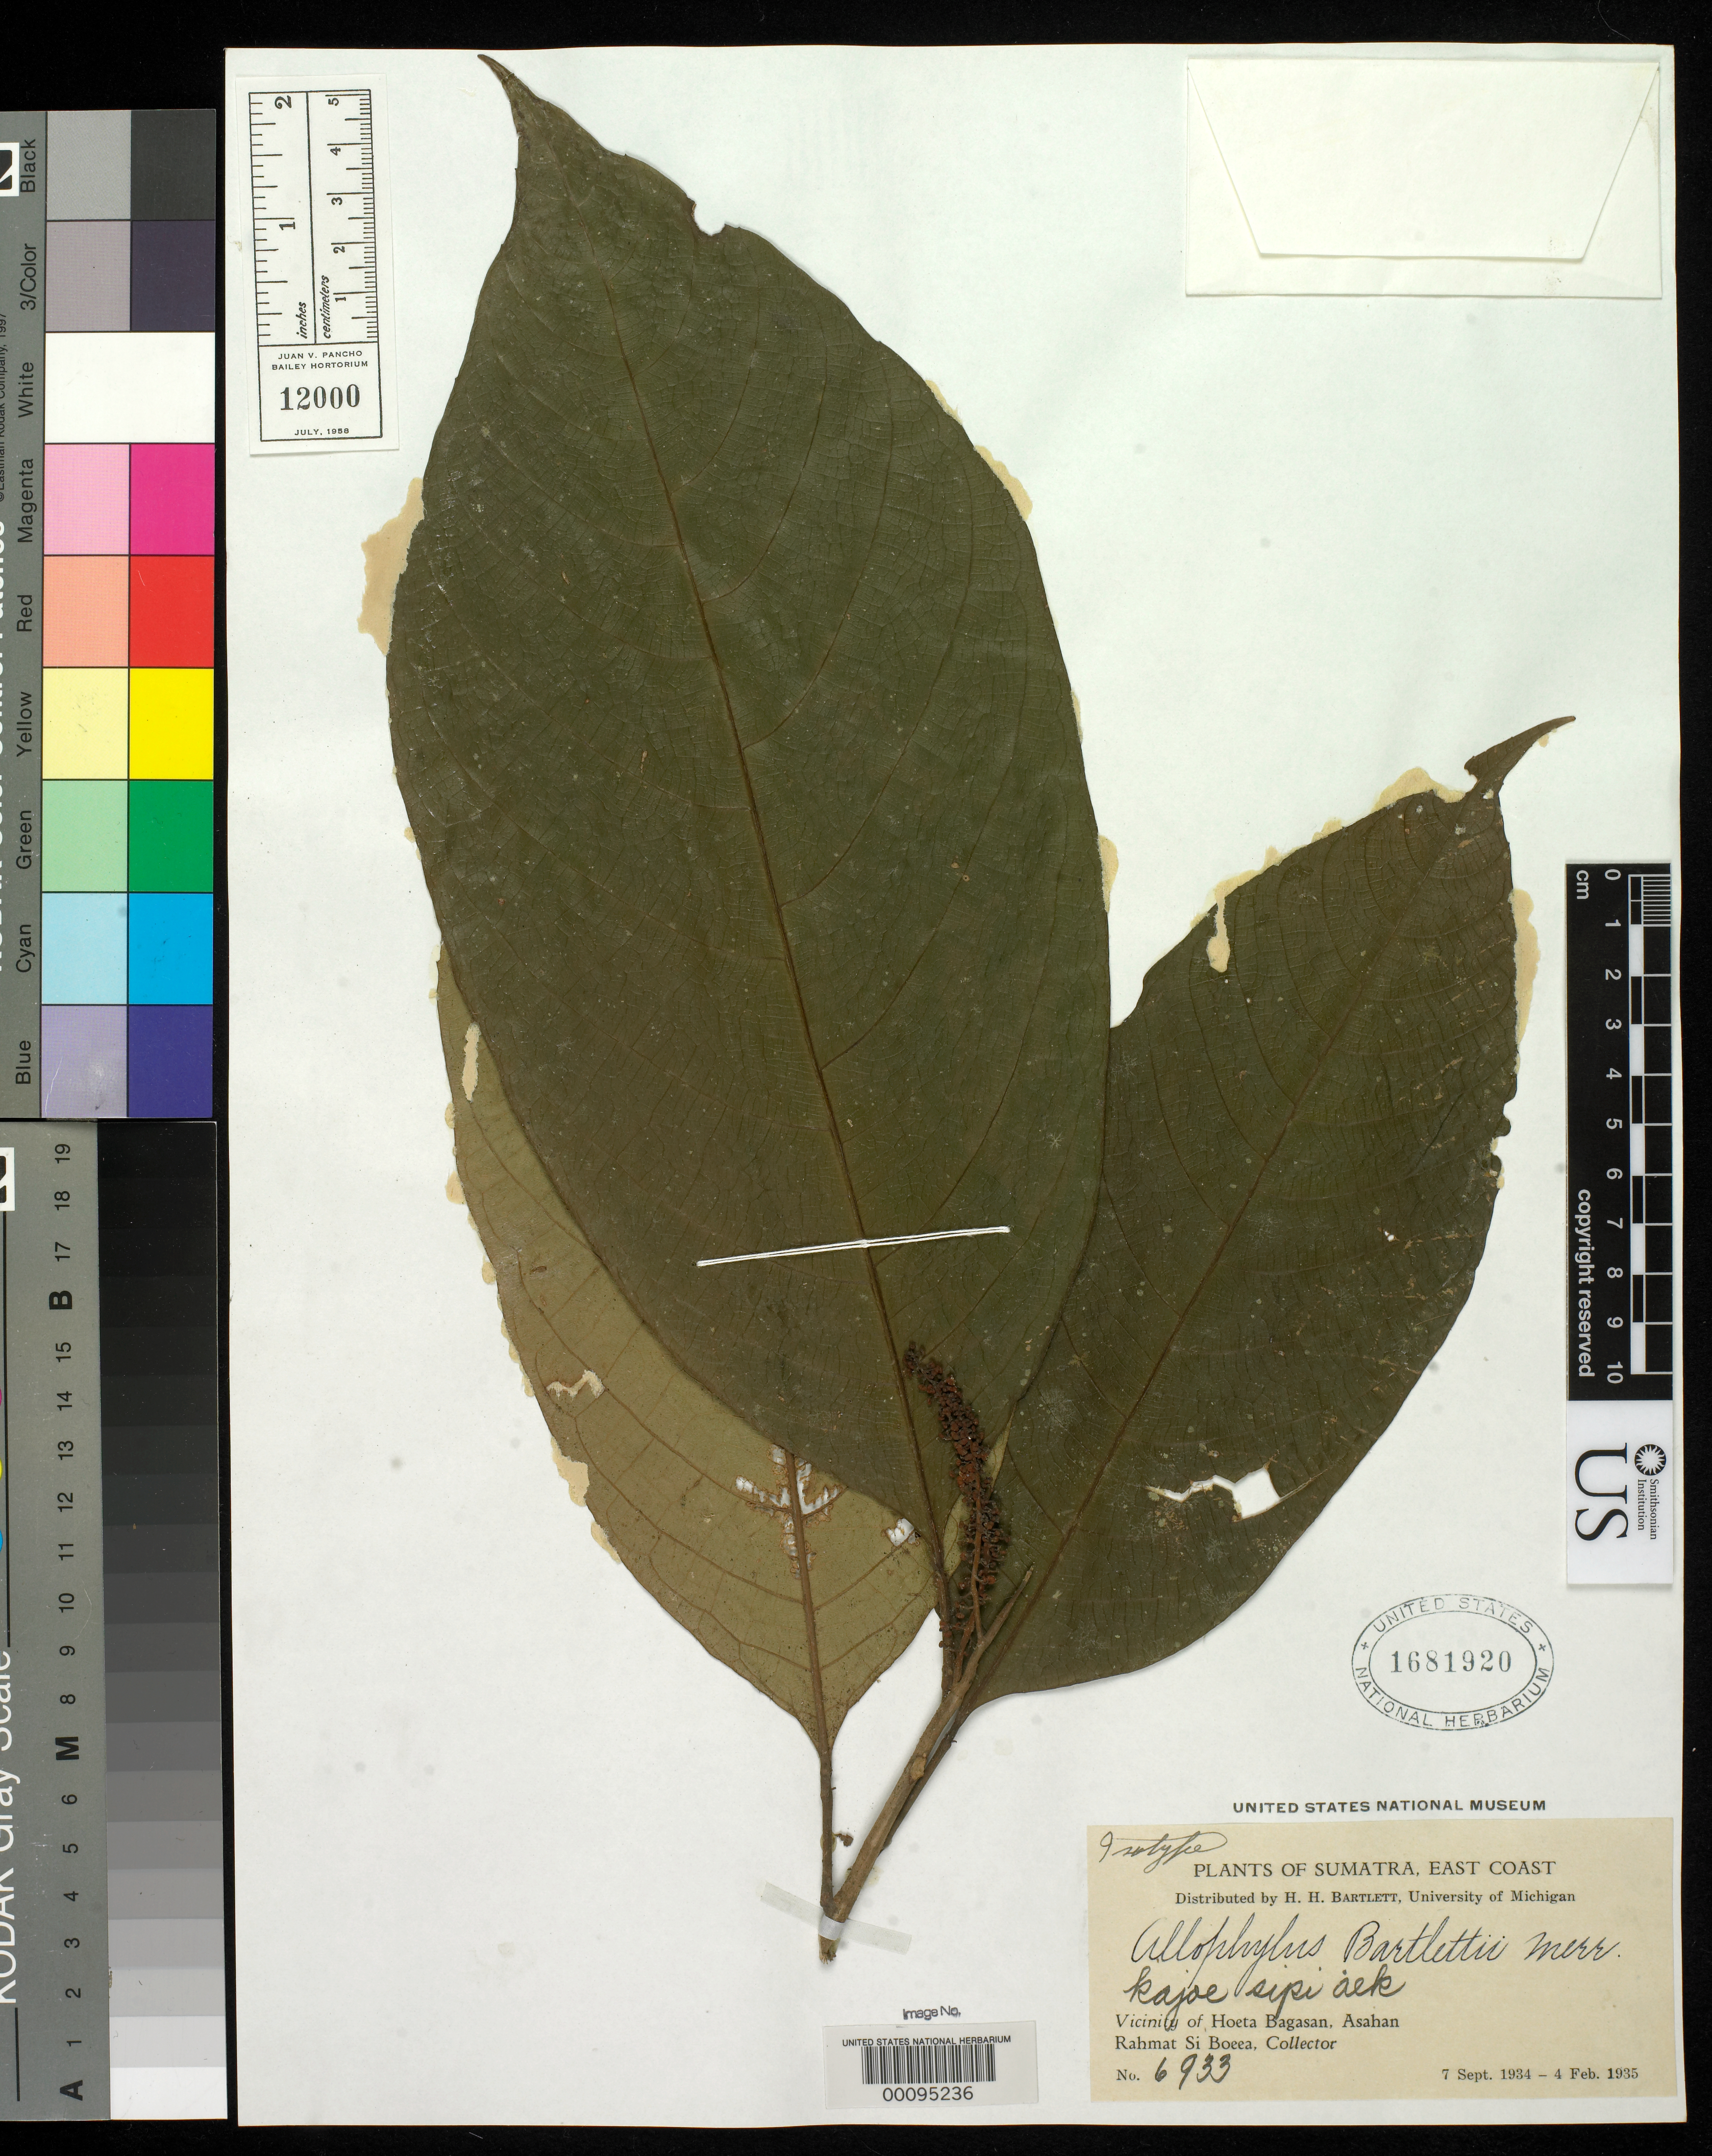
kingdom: Plantae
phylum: Tracheophyta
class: Magnoliopsida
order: Sapindales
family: Sapindaceae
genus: Allophylus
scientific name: Allophylus bartlettii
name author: Merr.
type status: Isotype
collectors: Rahmat Si Boeea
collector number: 6933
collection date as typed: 07 Sep 1934 to 04 Feb 1935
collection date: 1934-09-07/1935-02-04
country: Indonesia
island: Sumatra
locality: Asahan R "Sumatra".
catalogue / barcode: US 1681920